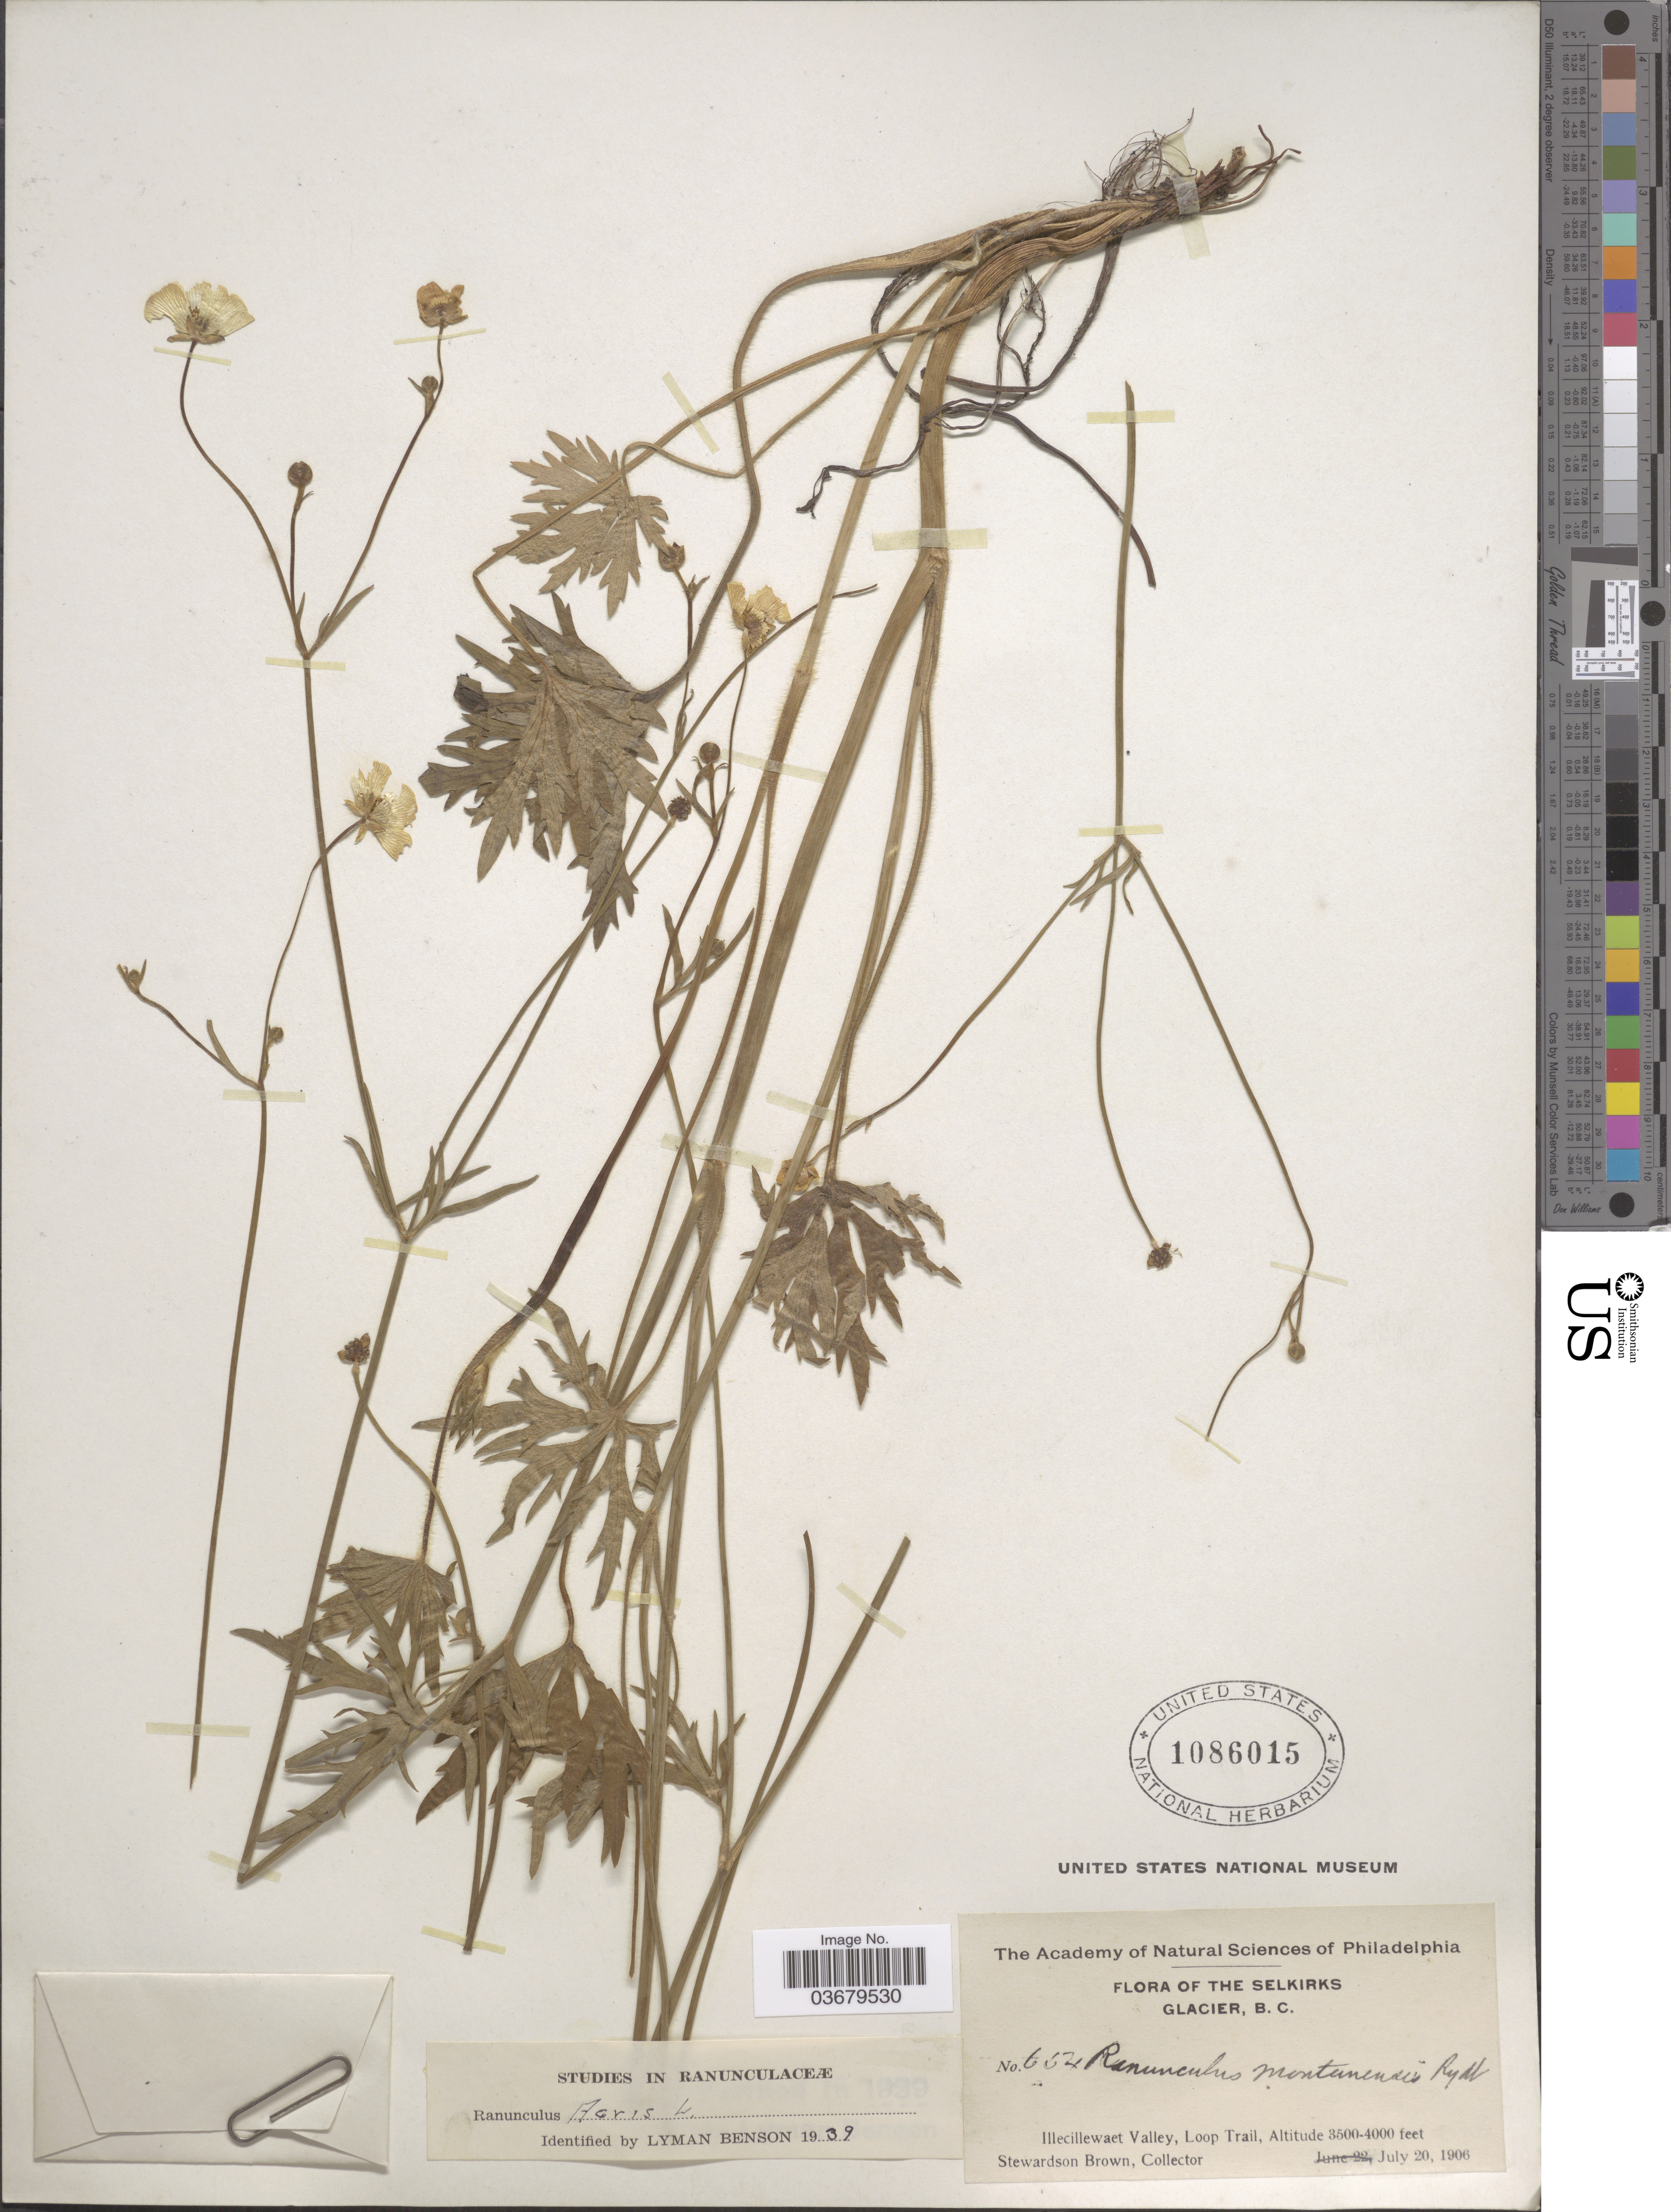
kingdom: Plantae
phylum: Tracheophyta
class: Magnoliopsida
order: Ranunculales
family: Ranunculaceae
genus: Ranunculus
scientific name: Ranunculus acriformis var. montanensis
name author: (Rydb.) L.D. Benson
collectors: S. Brown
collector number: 664*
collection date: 1906-07-20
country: Canada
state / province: British Columbia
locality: The Selkirks. Glacier. Illecillewaet Valley, Loop Trail.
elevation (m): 1067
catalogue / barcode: US 1086015